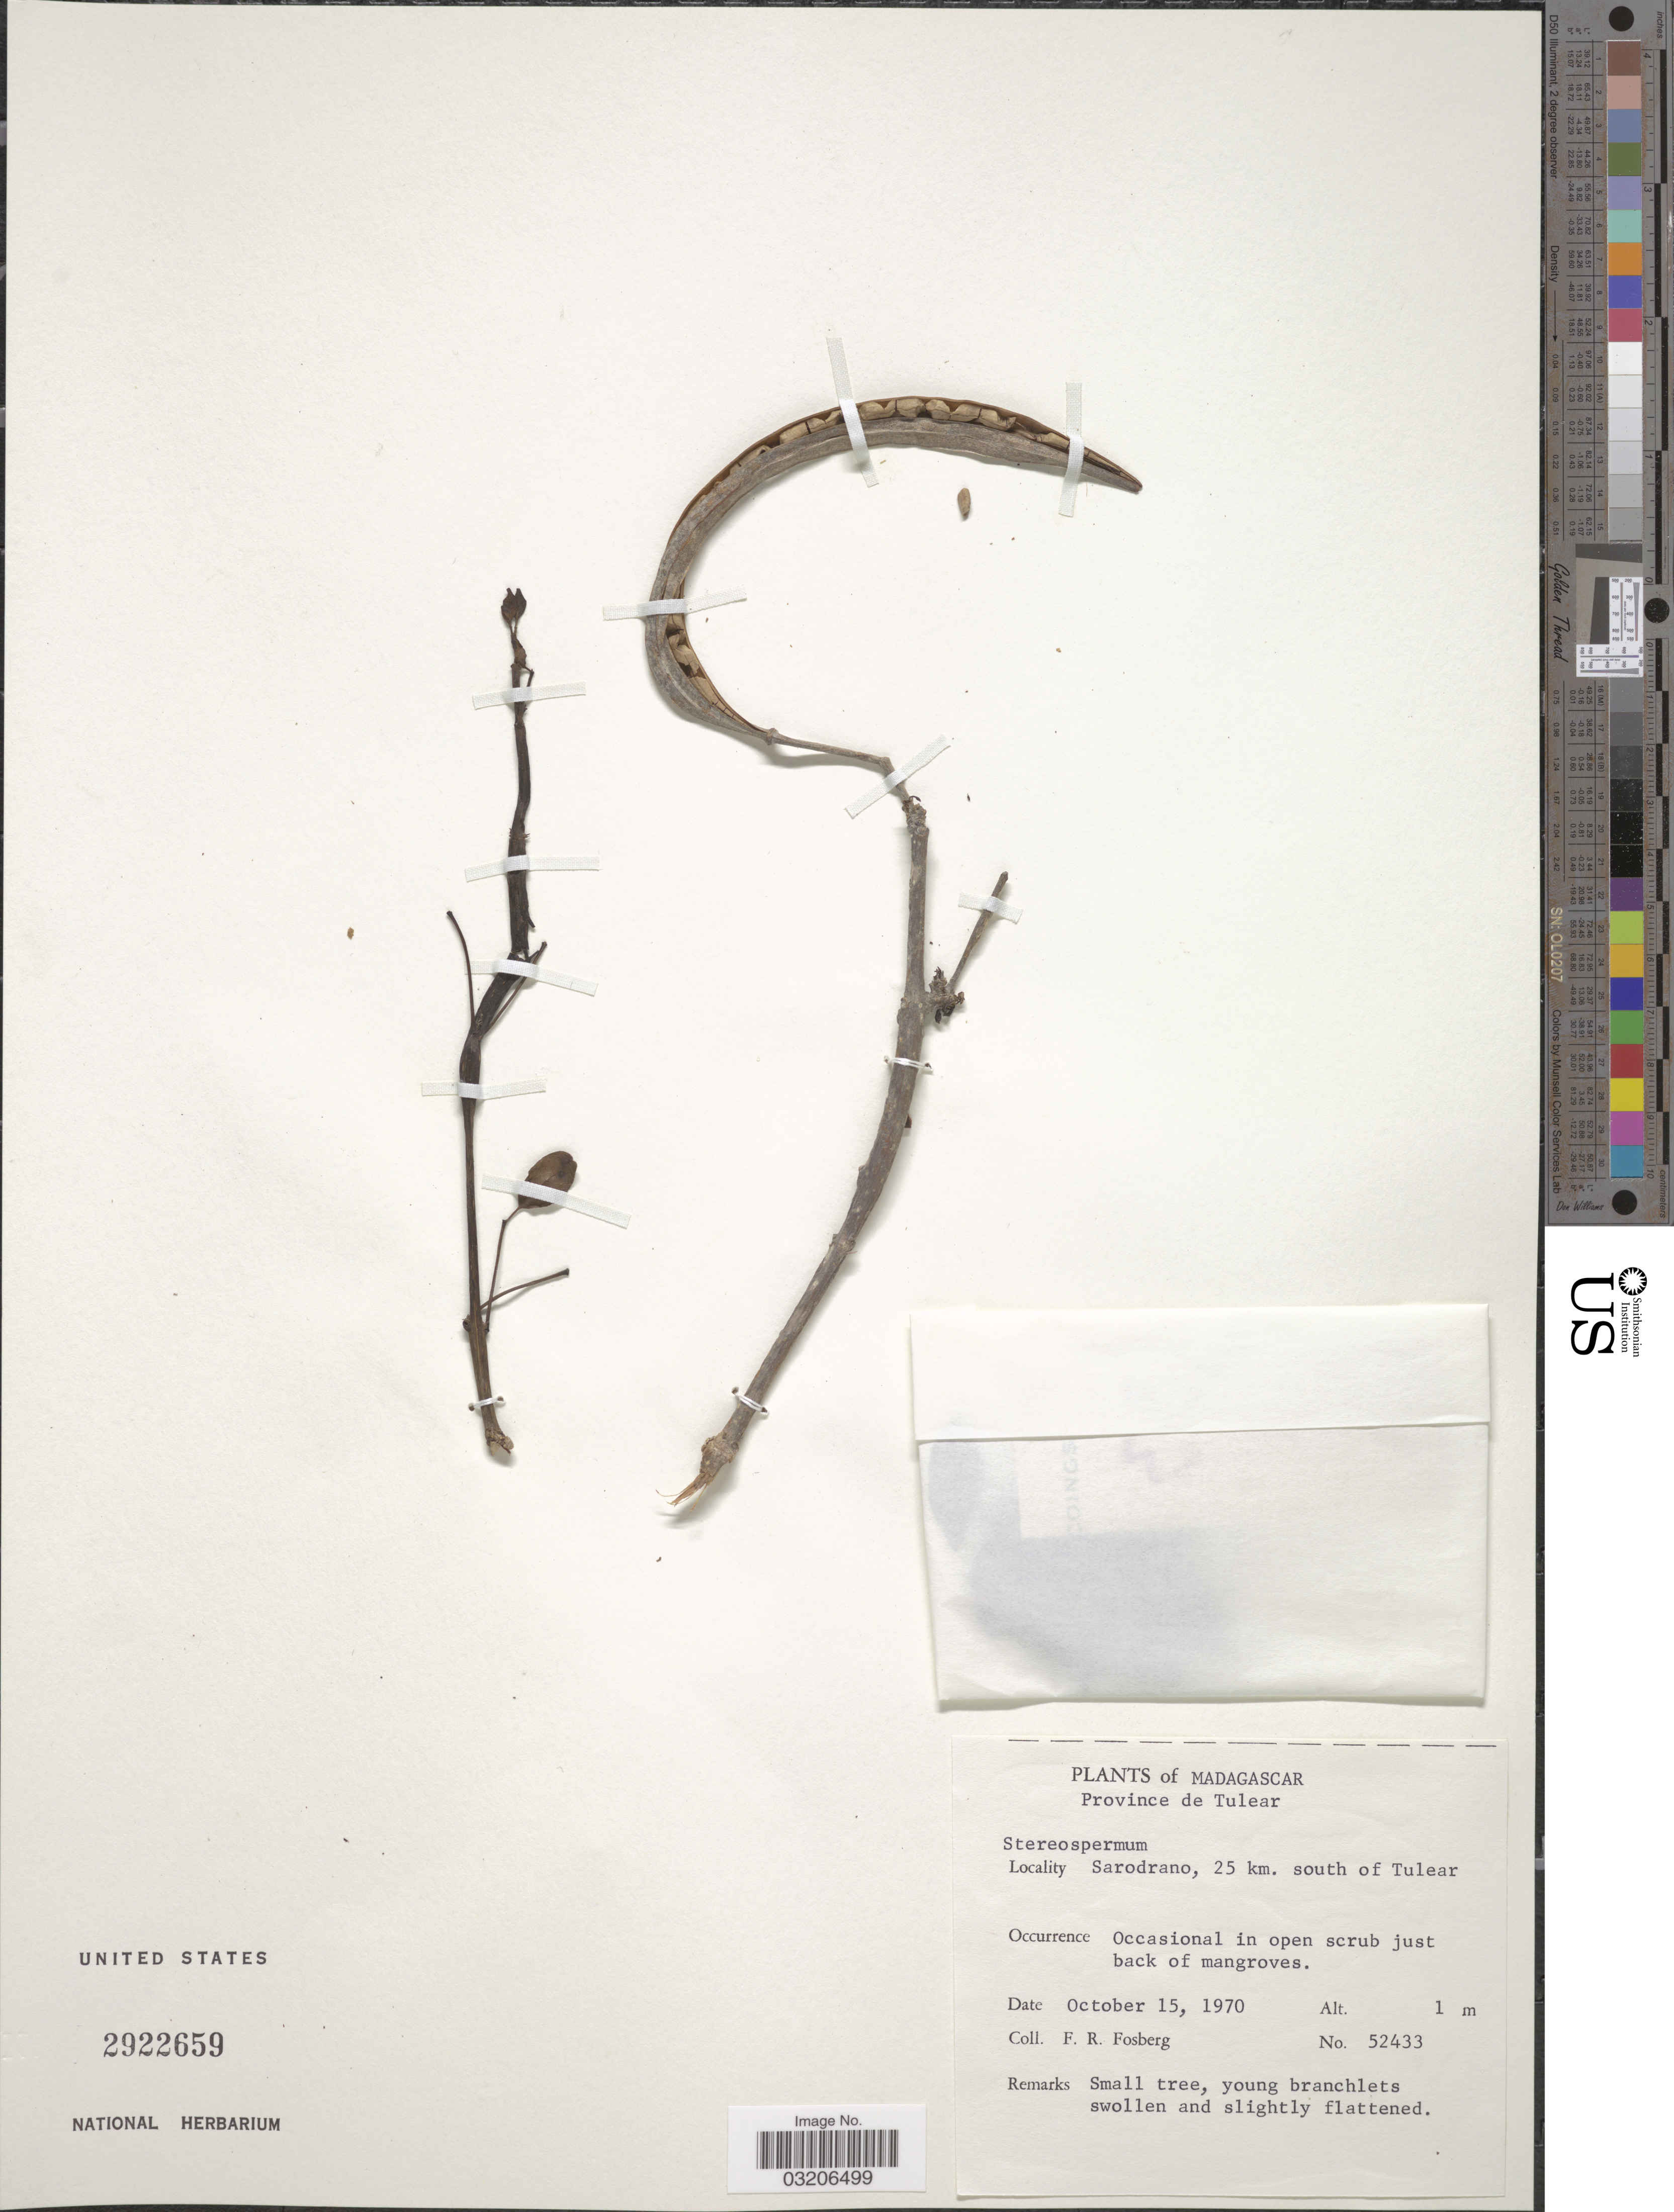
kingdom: Plantae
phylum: Tracheophyta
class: Magnoliopsida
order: Lamiales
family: Bignoniaceae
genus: Stereospermum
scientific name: Stereospermum sp.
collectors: F. R. Fosberg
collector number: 52433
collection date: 1970-10-15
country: Madagascar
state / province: Atsimo-Andrefana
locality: Province de Tulear. Sarodrano, 25 km. south of Tulear.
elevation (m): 1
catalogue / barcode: US 2922659